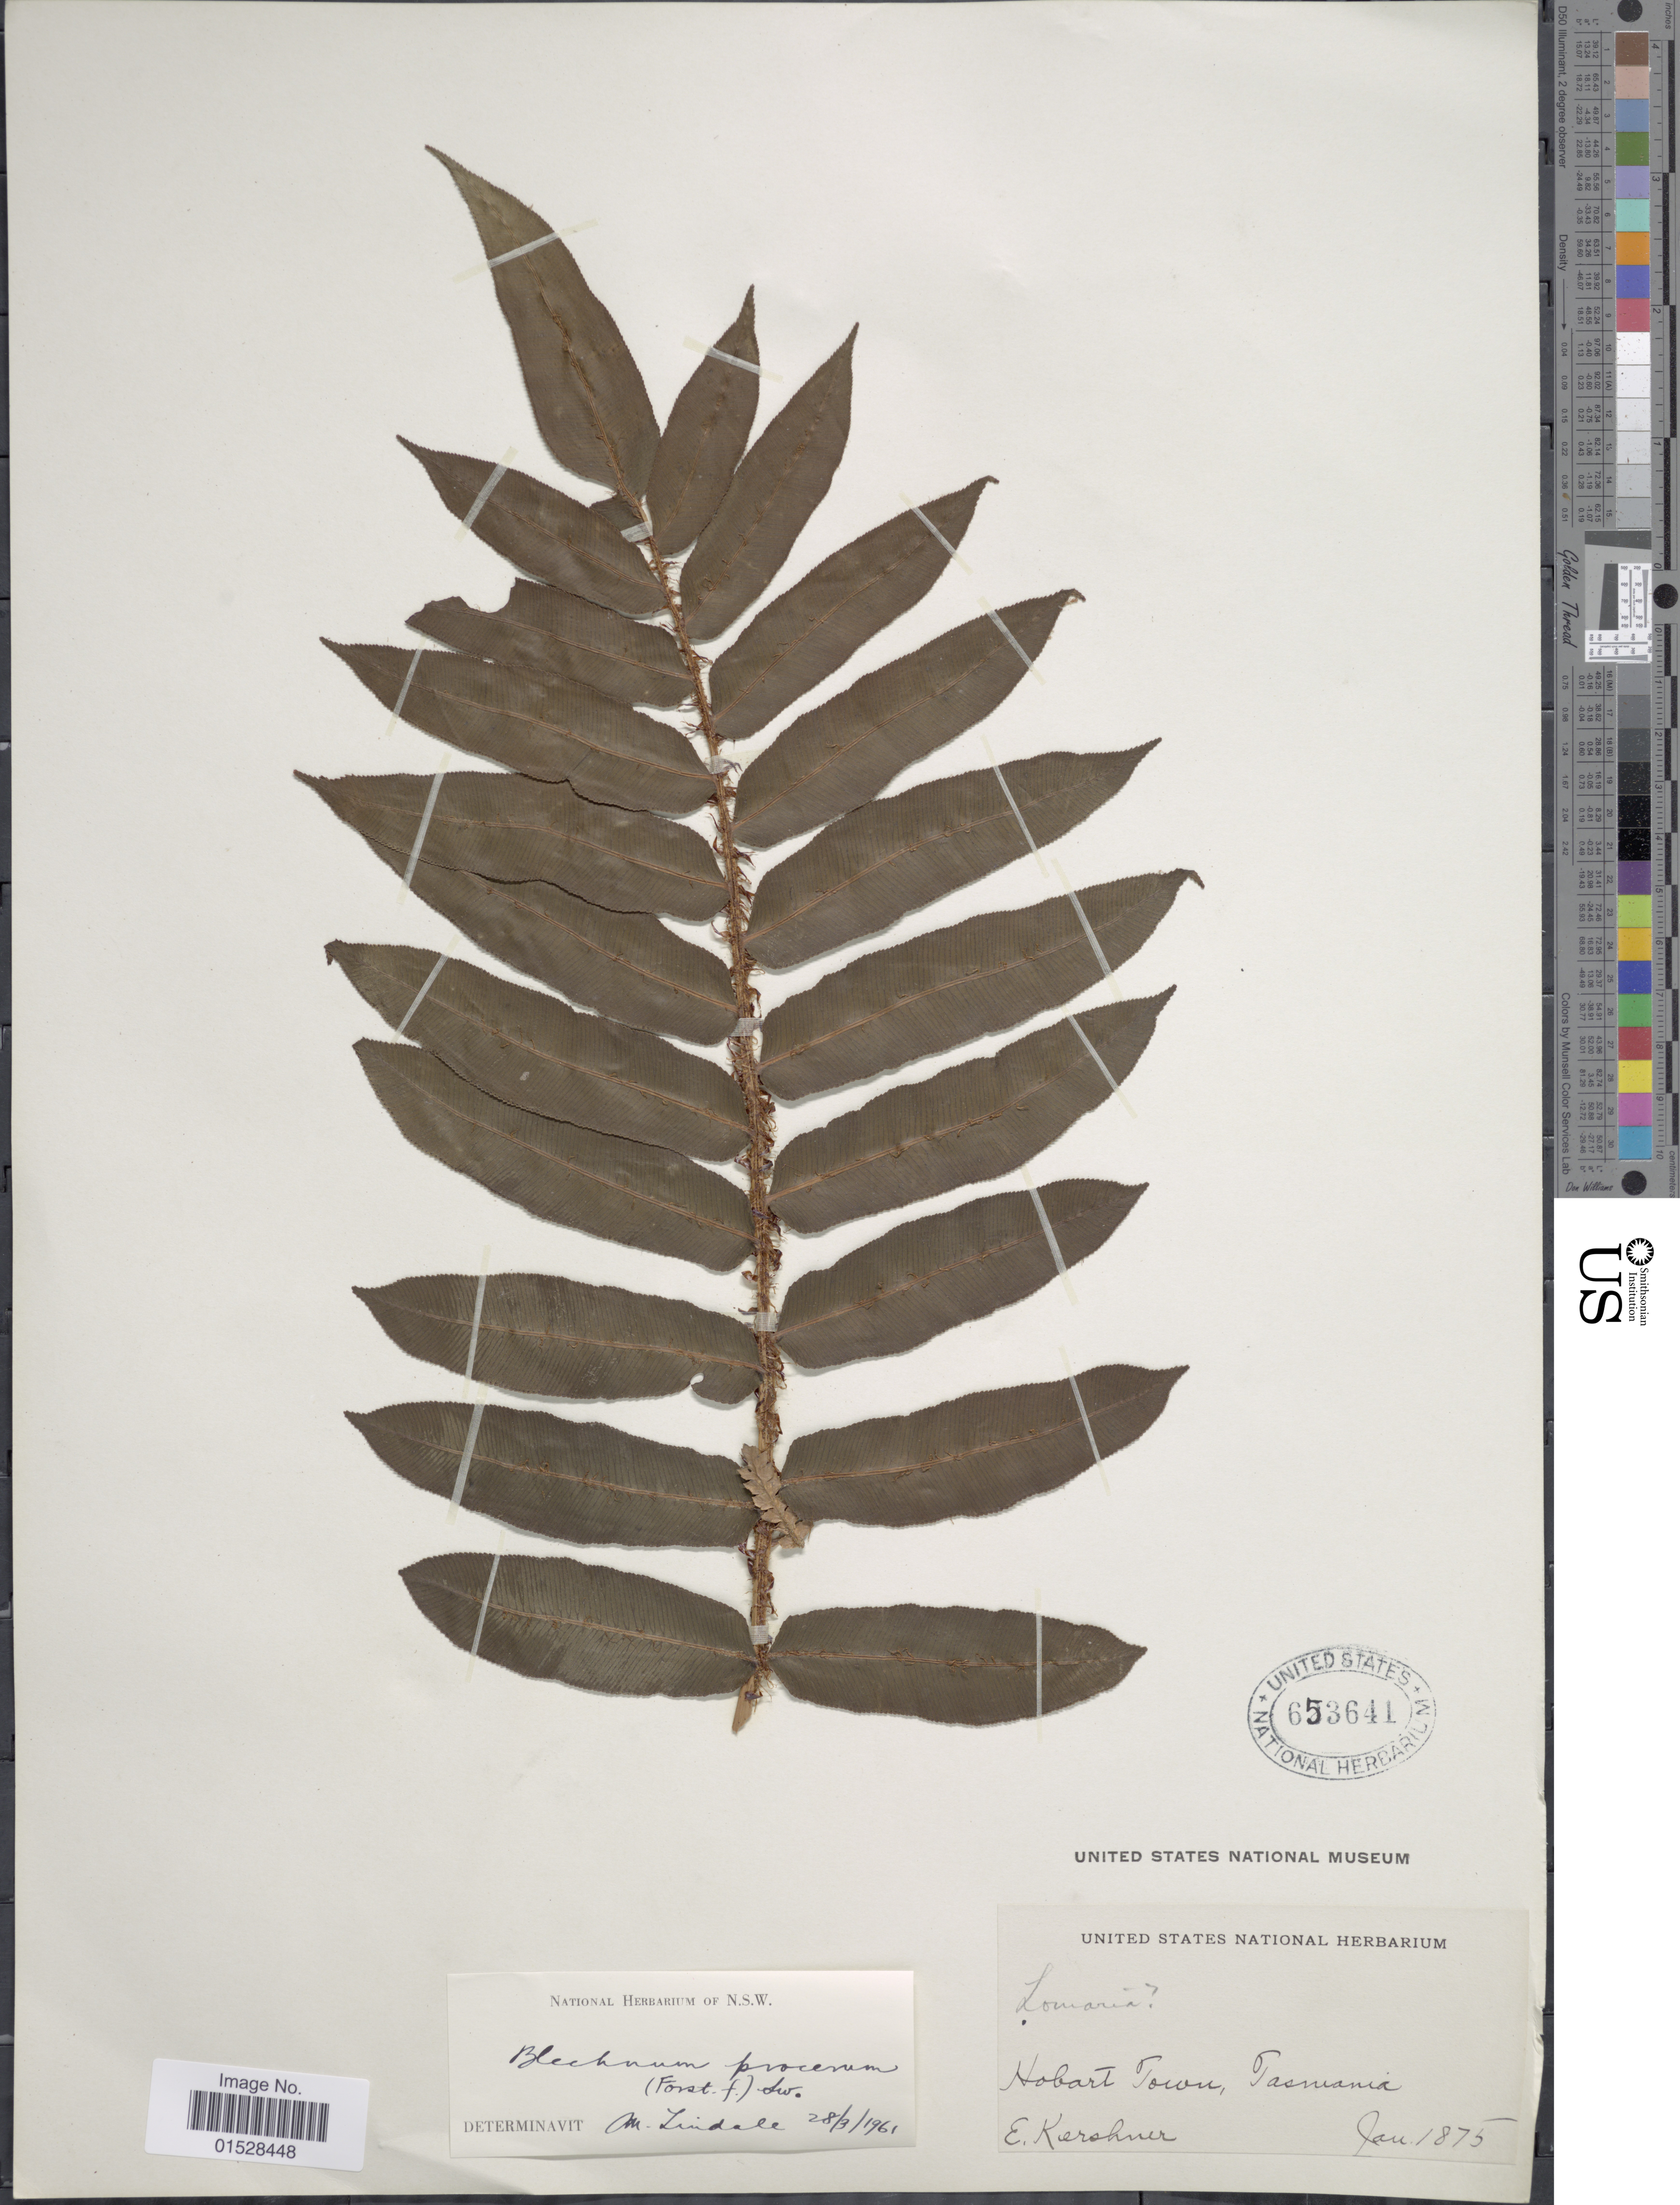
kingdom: Plantae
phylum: Tracheophyta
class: Polypodiopsida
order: Polypodiales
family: Blechnaceae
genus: Blechnum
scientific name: Blechnum procerum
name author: (F. Först.) Sw.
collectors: E. Kershner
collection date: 1875-01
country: Australia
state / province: Tasmania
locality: Hobart Town.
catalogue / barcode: US 653641